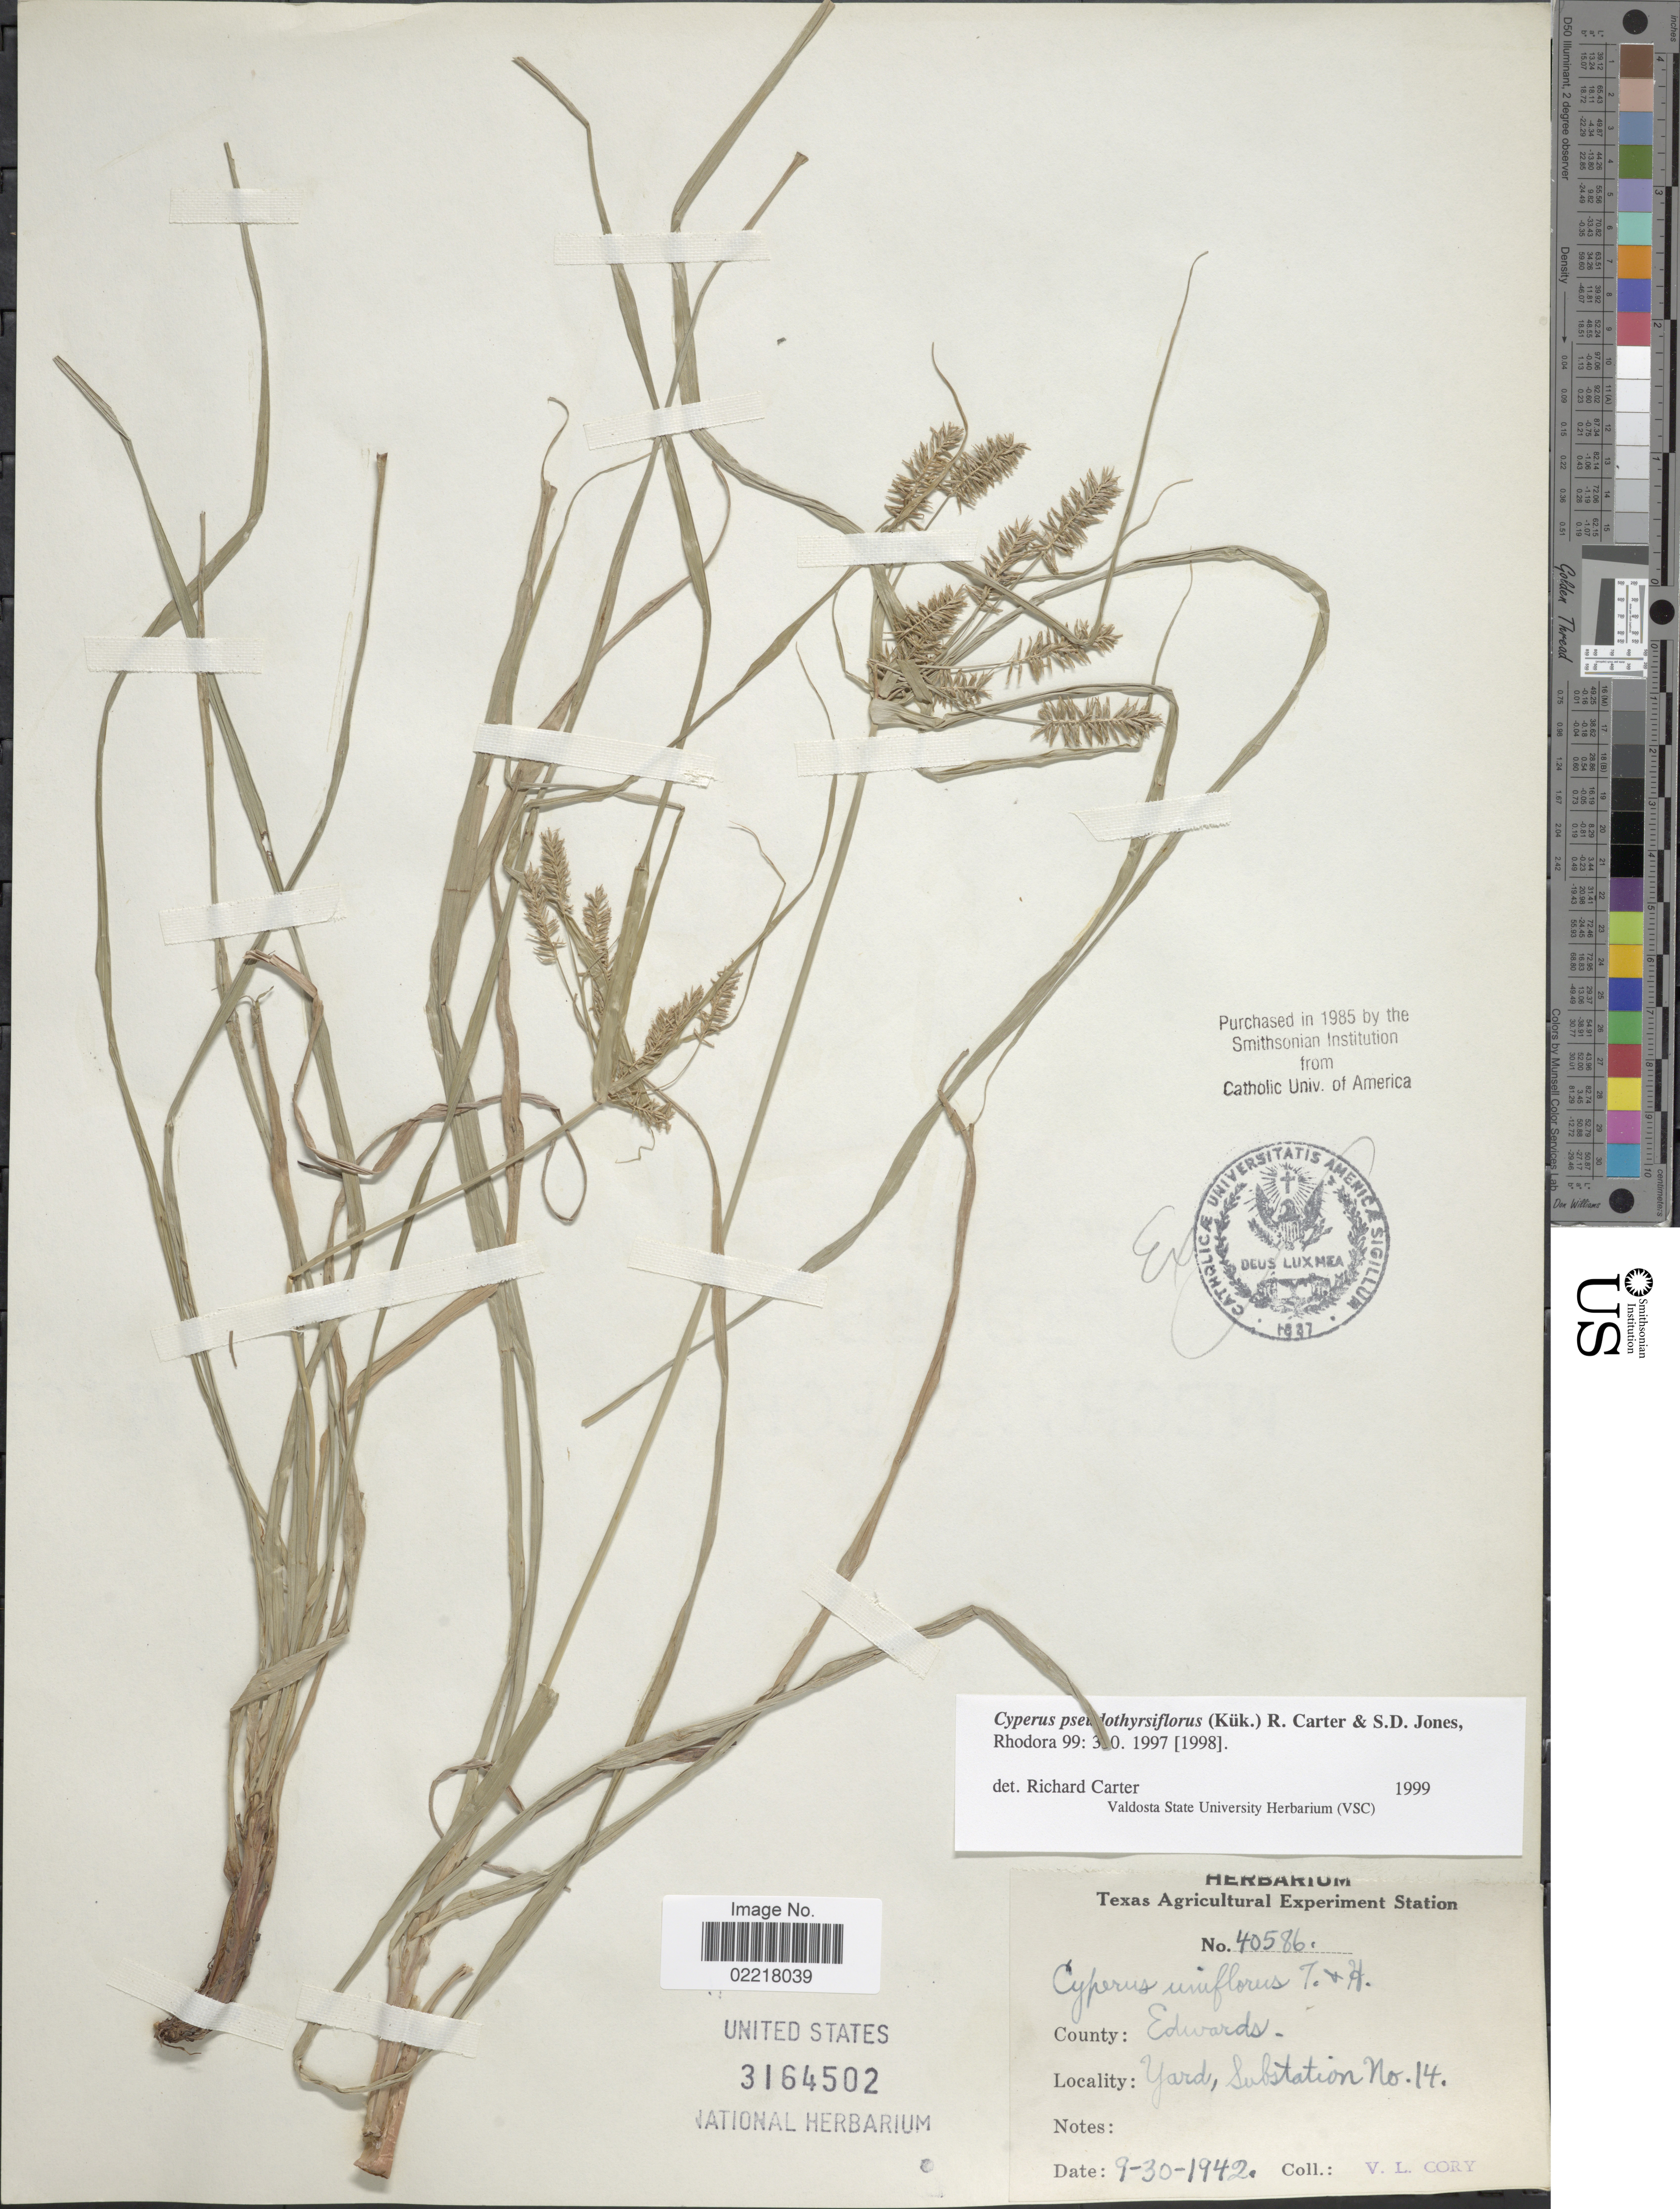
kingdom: Plantae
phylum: Tracheophyta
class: Liliopsida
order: Poales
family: Cyperaceae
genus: Cyperus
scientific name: Cyperus pseudothyrsiflorus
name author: (Kük.) R. Carter & S.D. Jones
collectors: V. Cory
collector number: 40586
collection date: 1942-09-30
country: United States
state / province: Texas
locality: County: Edwards. Yard, Substation No. 14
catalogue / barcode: US 3164502